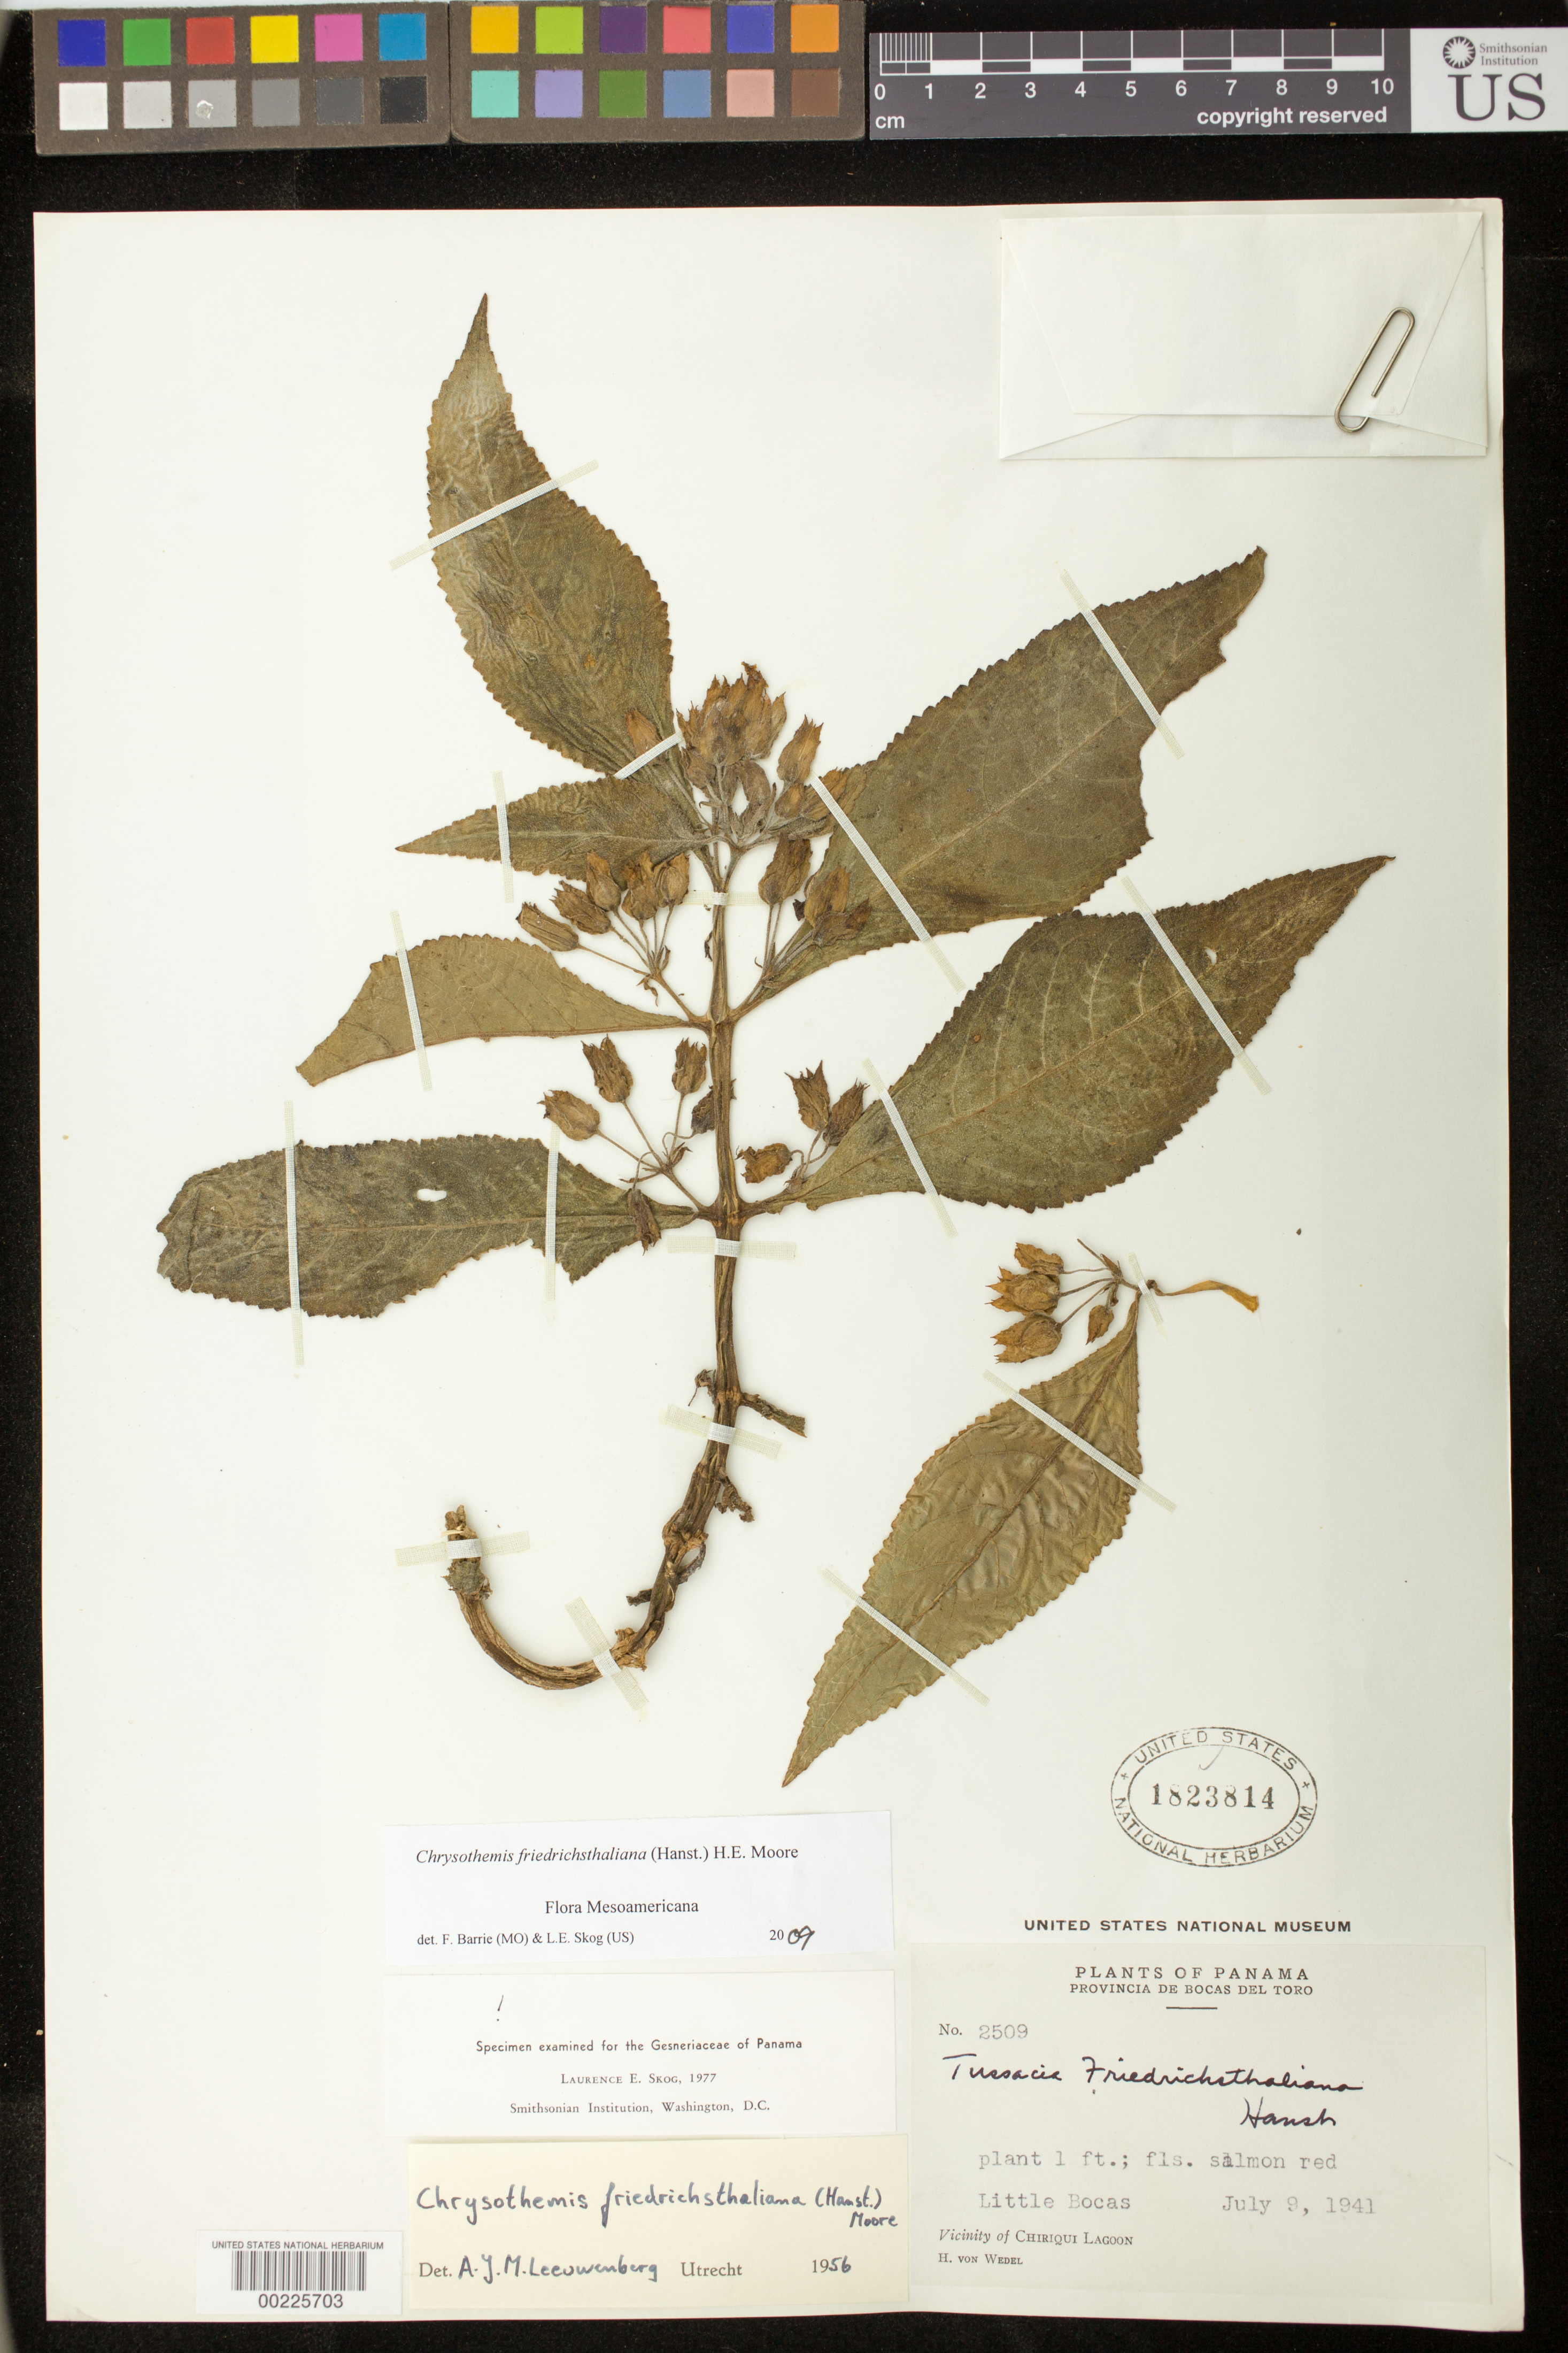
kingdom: Plantae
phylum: Tracheophyta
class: Magnoliopsida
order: Lamiales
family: Gesneriaceae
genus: Chrysothemis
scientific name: Chrysothemis friedrichsthaliana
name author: (Hanst.) H.E. Moore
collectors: H. von Wedel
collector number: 2509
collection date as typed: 09 Jul 1941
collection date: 1941-07-09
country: Panama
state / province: Bocas del Toro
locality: Little Bocas, vicinity of Chiriqui Lagoon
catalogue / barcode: US 1823814